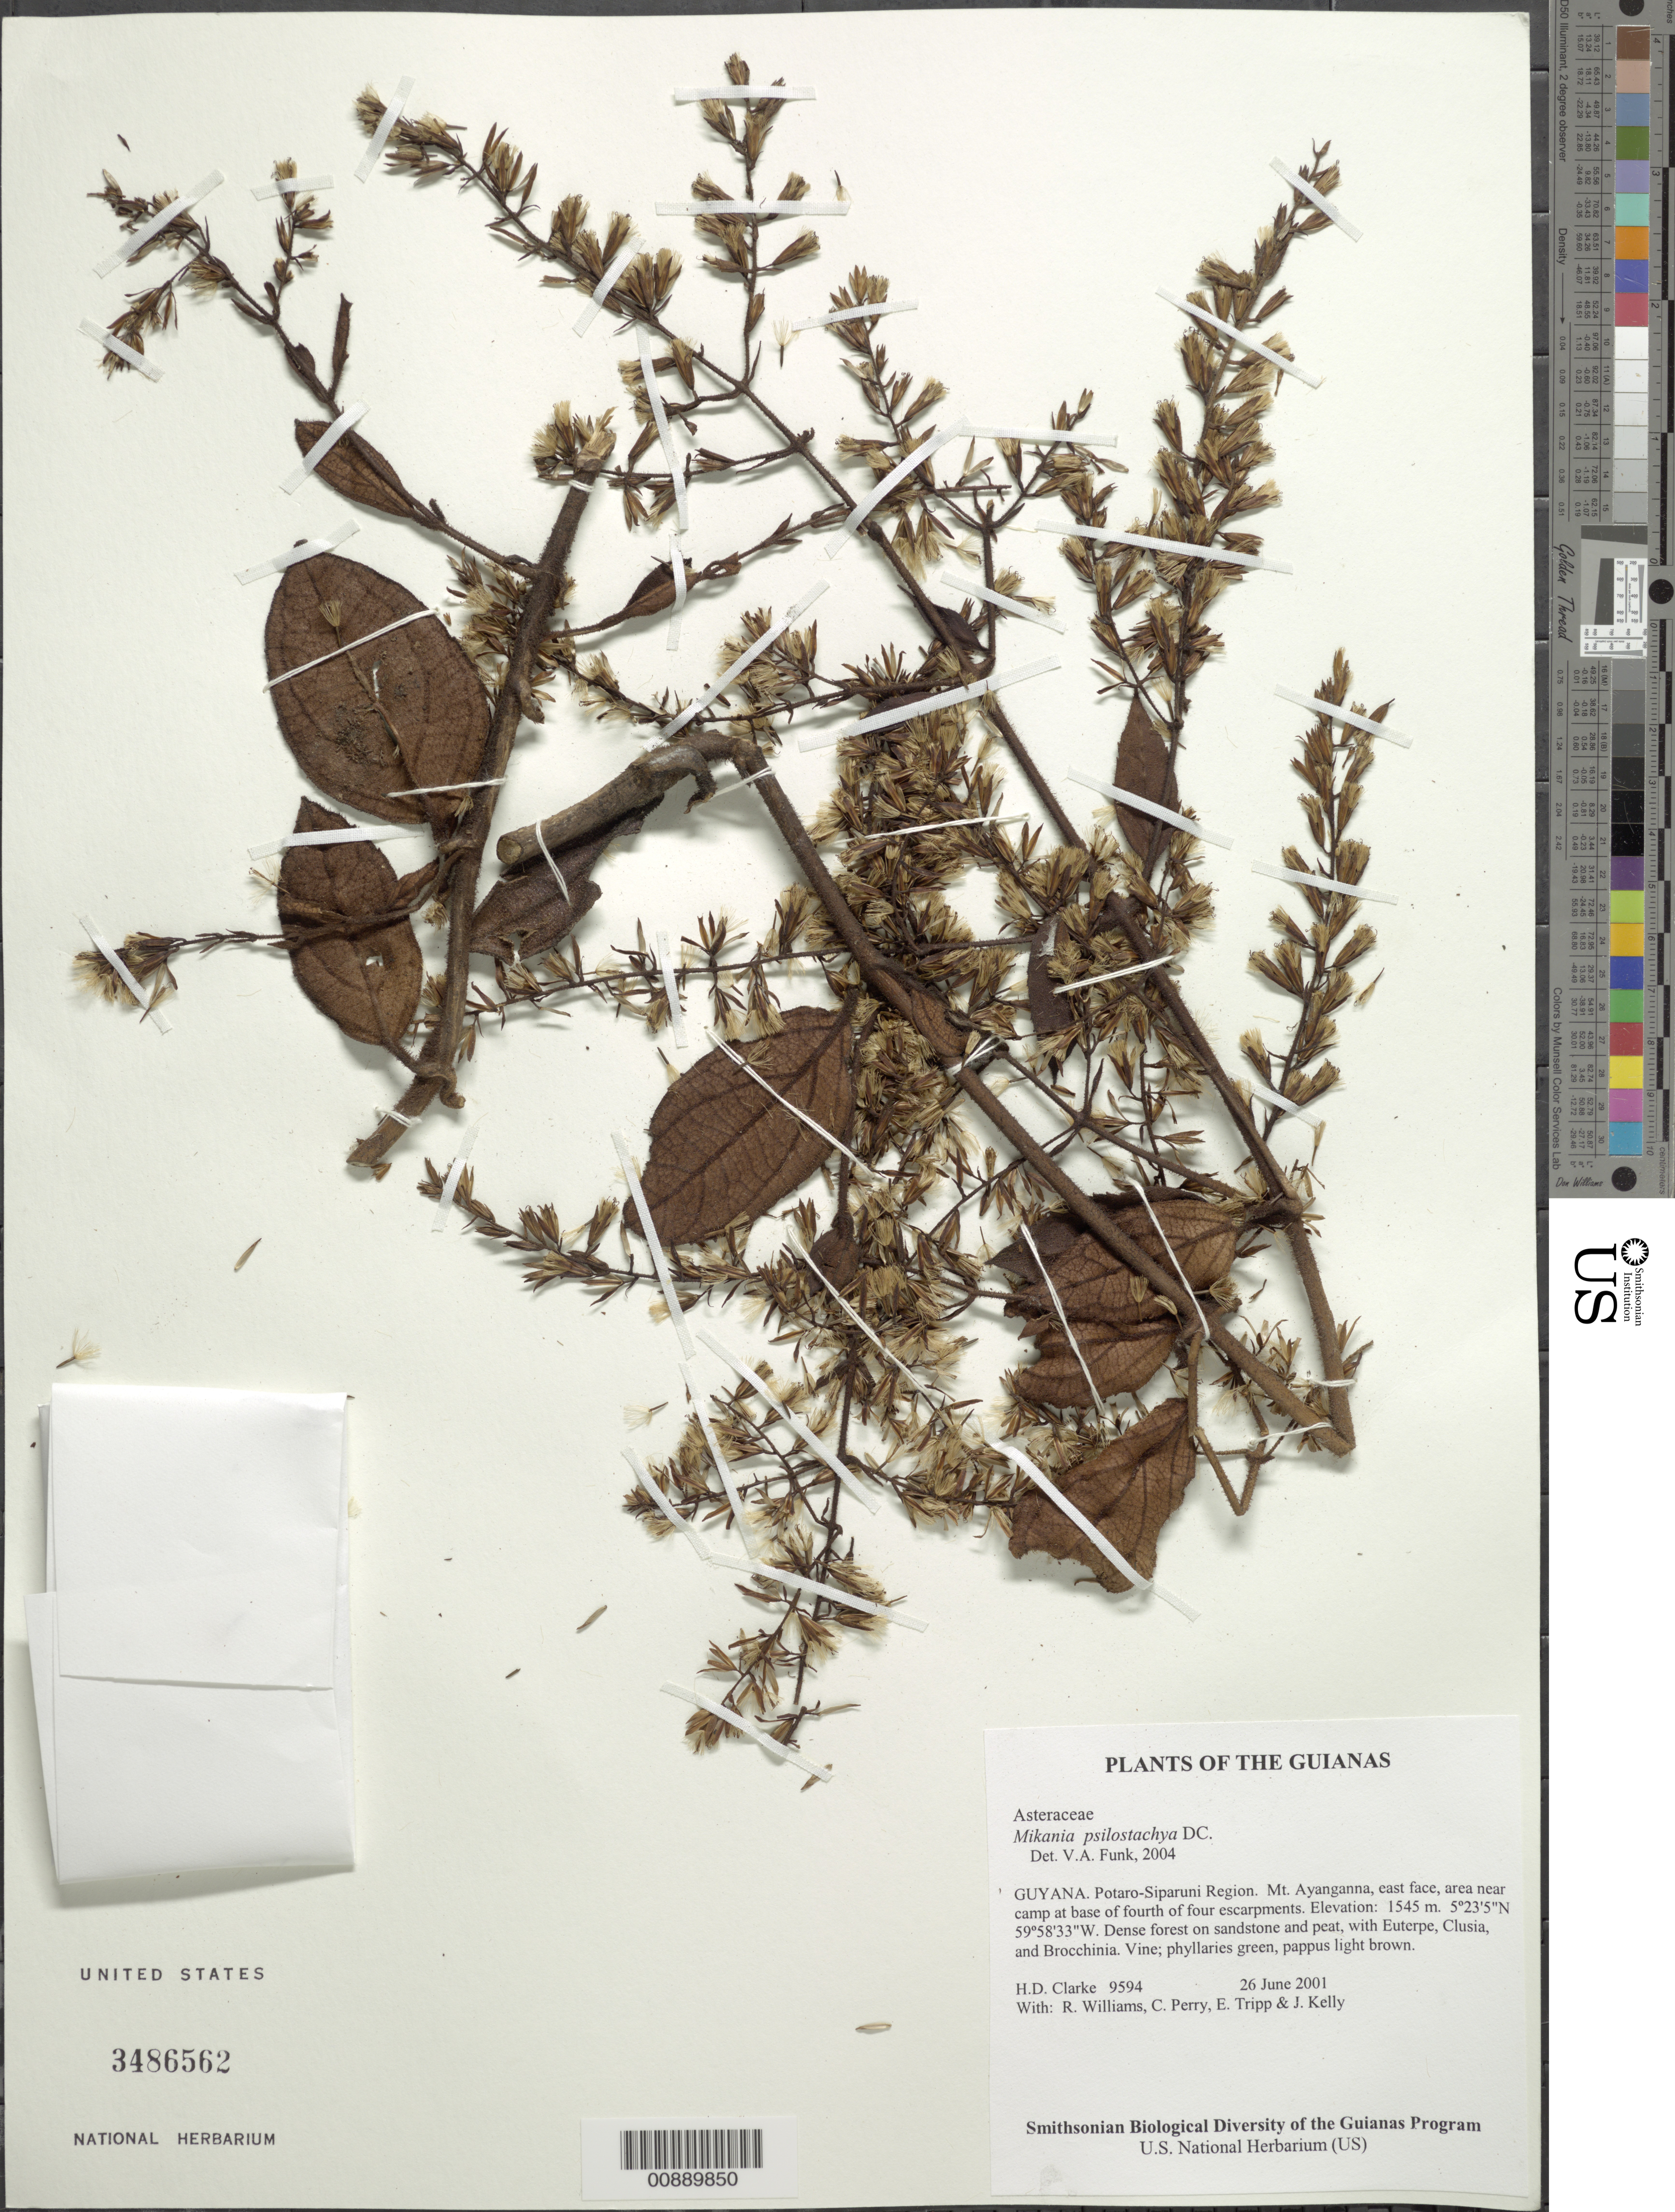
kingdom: Plantae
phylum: Tracheophyta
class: Magnoliopsida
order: Asterales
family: Asteraceae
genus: Mikania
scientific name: Mikania psilostachya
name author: DC.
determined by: Funk, Vicki A., (BOT), Smithsonian Institution - National Museum of Natural History (UNITED STATES)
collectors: H. D. Clarke, R. Williams, C. Perry, E. Tripp & J. Kelly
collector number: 9594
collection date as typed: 26 June 2001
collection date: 2001-06-26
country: Guyana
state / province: Potaro-Siparuni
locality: Mt. Ayanganna, east face, area near camp at base of fourth of four escarpments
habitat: Dense forest on sandstone and peat, with Euterpe, Clusia, and Brocchinia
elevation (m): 1545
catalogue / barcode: US 3486562